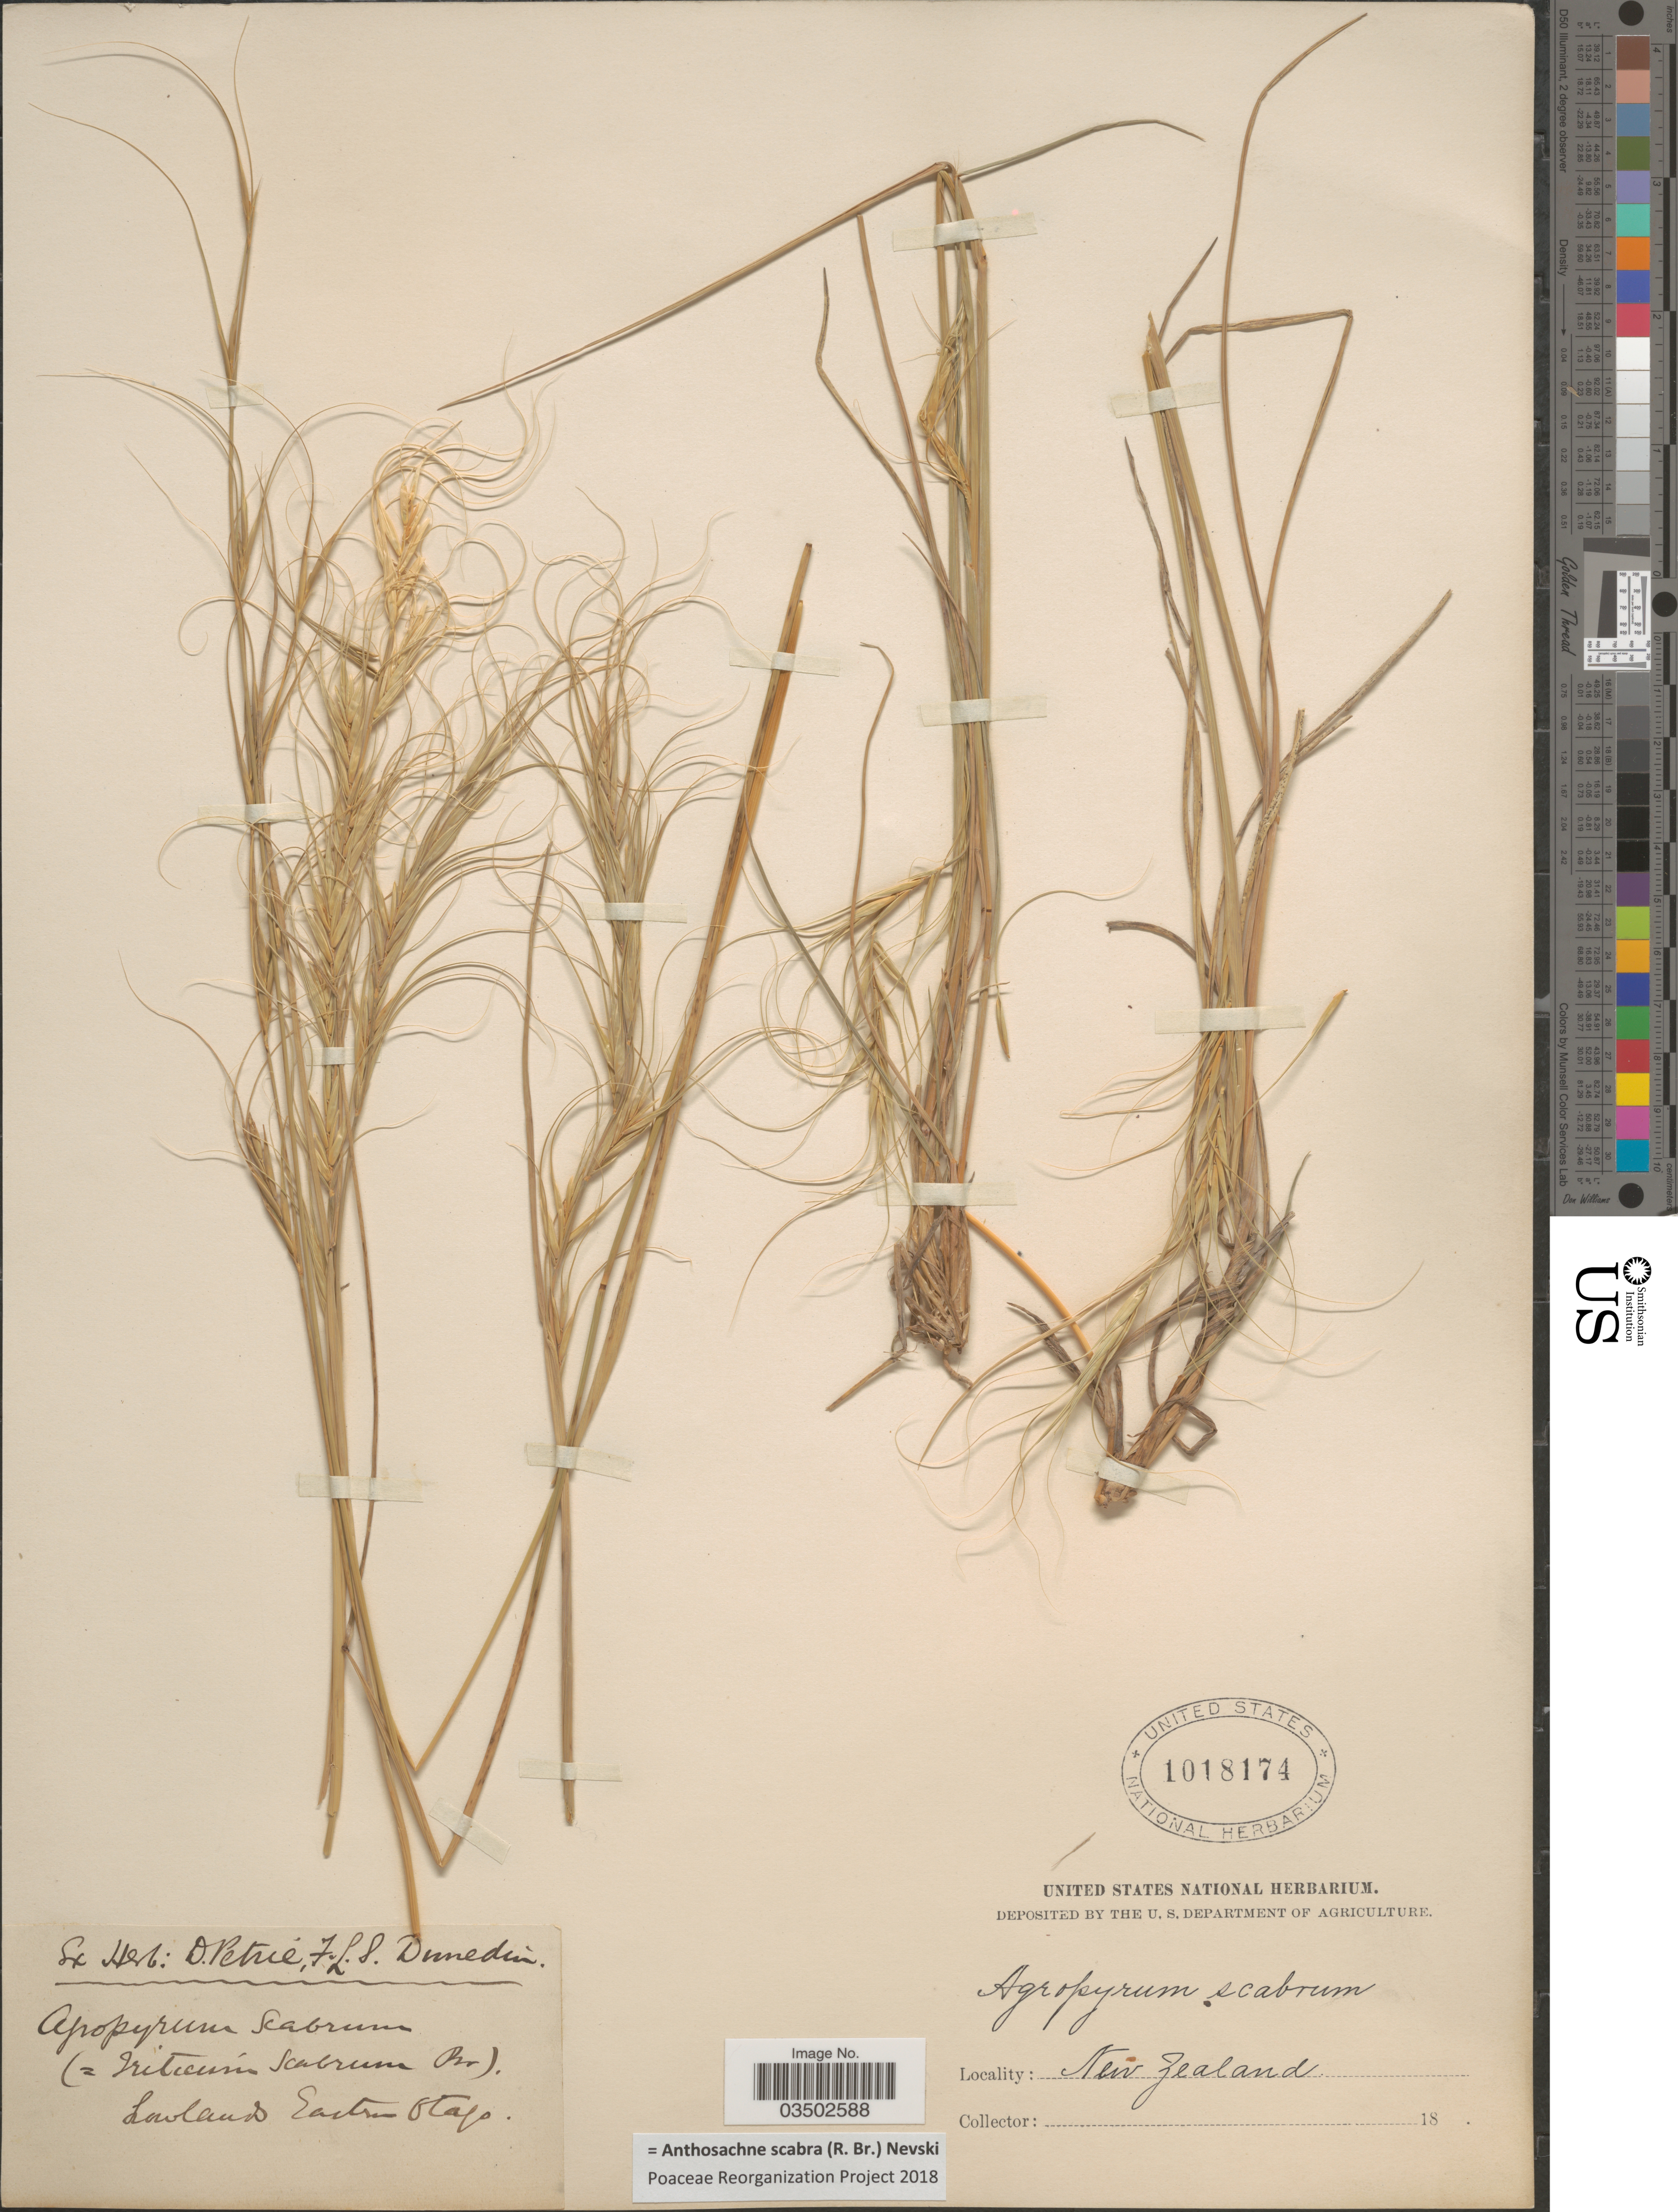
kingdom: Plantae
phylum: Tracheophyta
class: Liliopsida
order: Poales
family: Poaceae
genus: Anthosachne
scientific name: Anthosachne scabra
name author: (R. Br.) Nevski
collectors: Ex Herb D. Petrie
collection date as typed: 18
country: New Zealand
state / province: Otago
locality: Lowland Eastern Otago.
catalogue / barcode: US 1018174